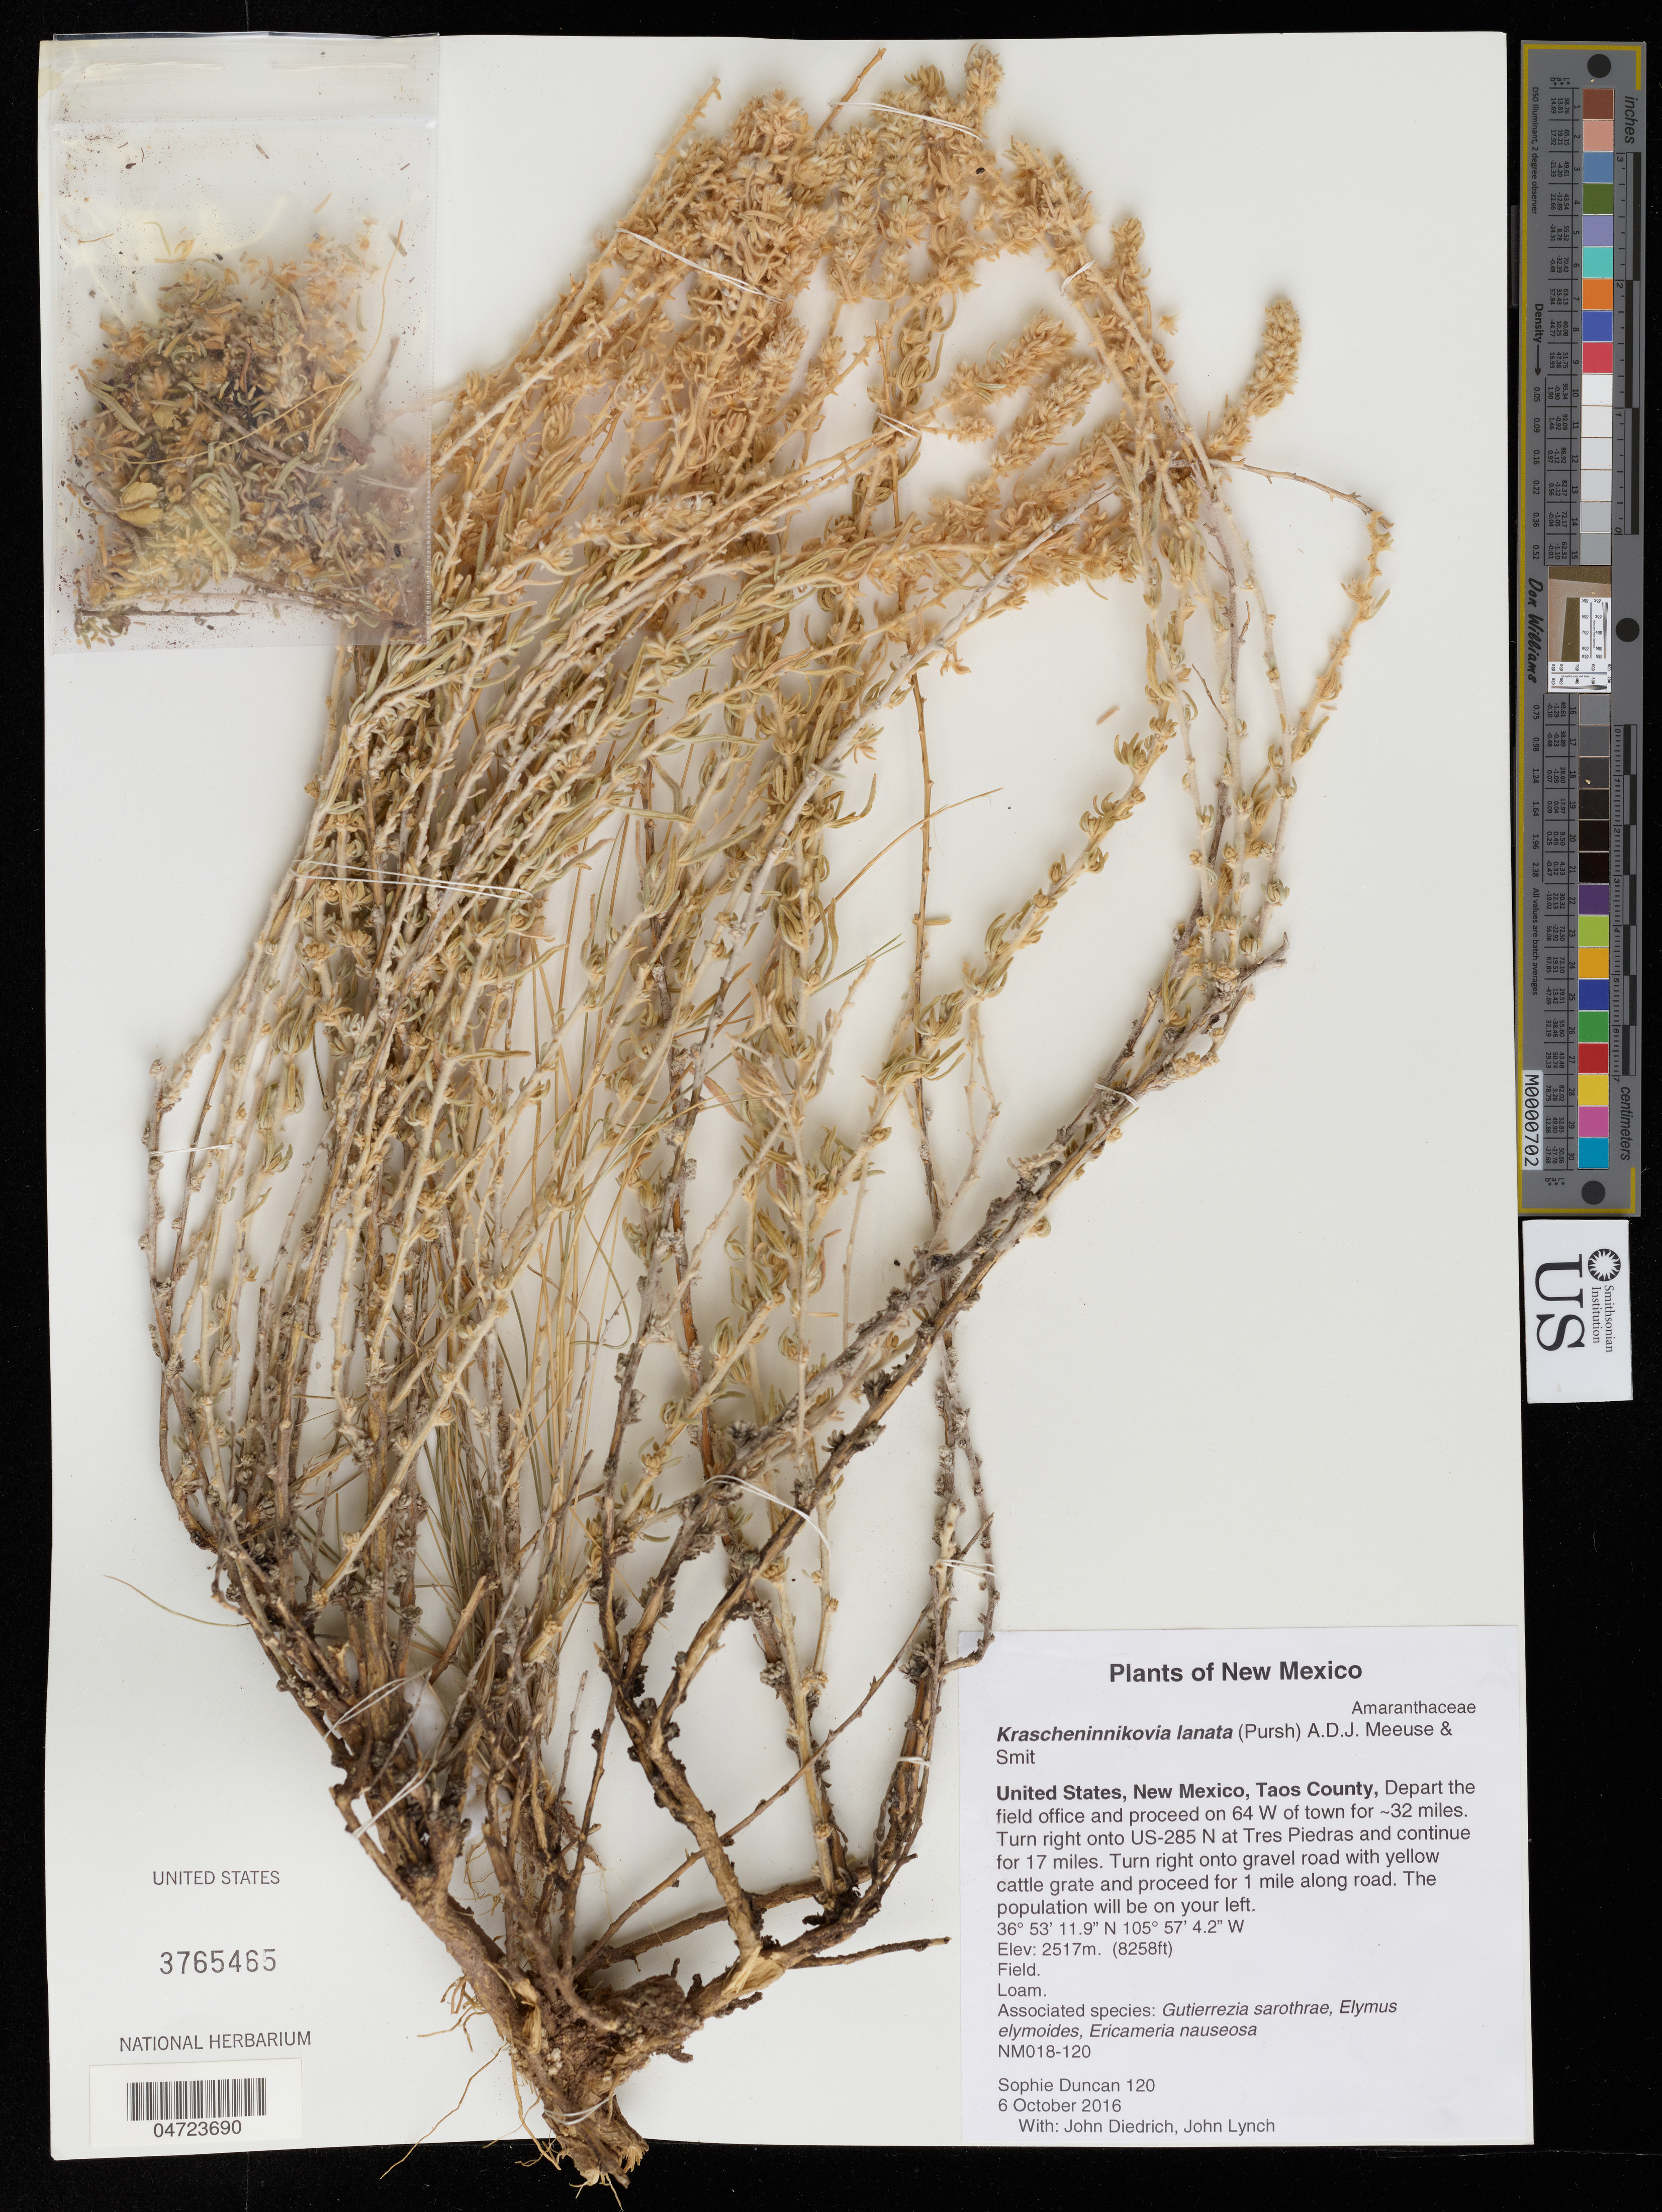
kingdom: Plantae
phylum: Tracheophyta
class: Magnoliopsida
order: Caryophyllales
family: Amaranthaceae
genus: Krascheninnikovia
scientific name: Krascheninnikovia lanata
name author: (Pursh) A. Meeuse & A.Smit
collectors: S. Duncan, J. Diedrich & J. Lynch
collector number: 120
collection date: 2016-10-06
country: United States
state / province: New Mexico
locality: Taos County, Depart the field office and proceed on 64 W of town for ~32 miles. Turn right onto US-285 N at Tres Piedras and continue for 17 miles. Turn right onto gravel road with yellow cattle grate and proceed for 1 mile along road. The population will be on your left.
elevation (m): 2517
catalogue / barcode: US 3765465